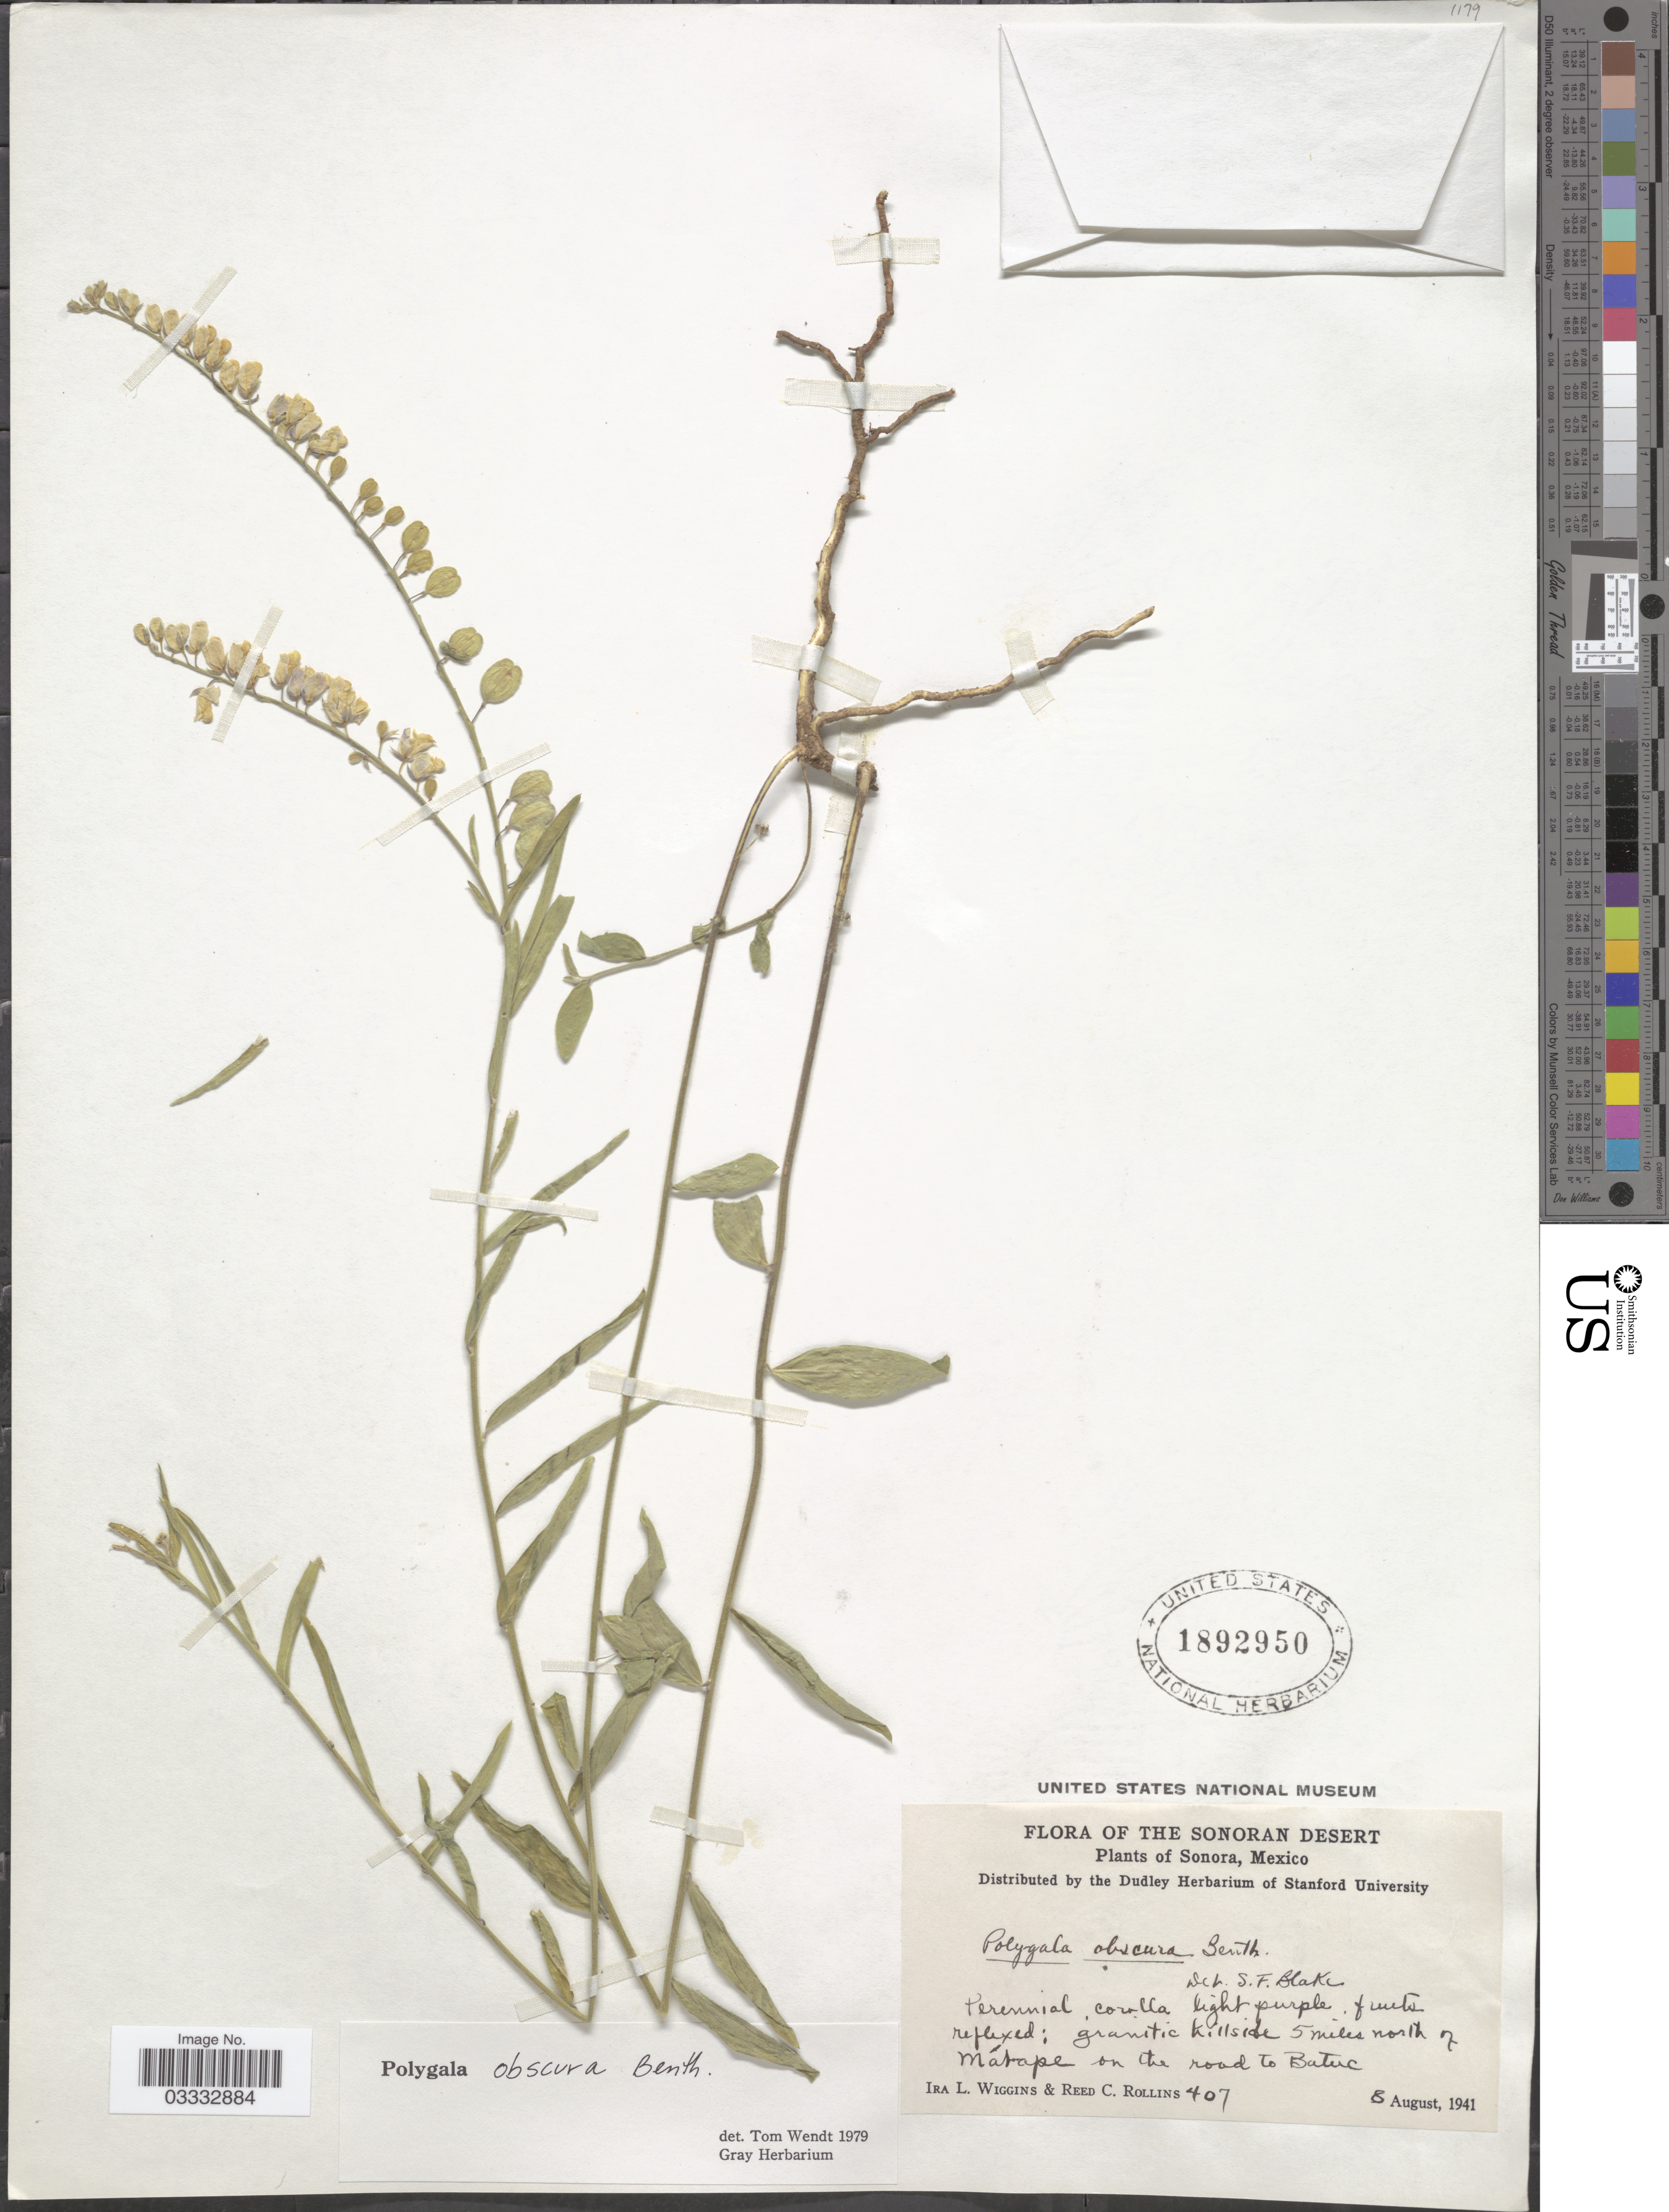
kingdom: Plantae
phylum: Tracheophyta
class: Magnoliopsida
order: Fabales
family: Polygalaceae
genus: Hebecarpa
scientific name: Hebecarpa obscura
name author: (Benth.) J.R. Abbott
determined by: Strong, Mark T., (BOT), Smithsonian Institution - National Museum of Natural History (UNITED STATES)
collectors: I. L. Wiggins & R. C. Rollins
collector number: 407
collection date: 1941-08-08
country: Mexico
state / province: Sonora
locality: The Sonoran Desert. 5 miles north of Mátape on the road to Batuc.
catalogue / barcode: US 1892950